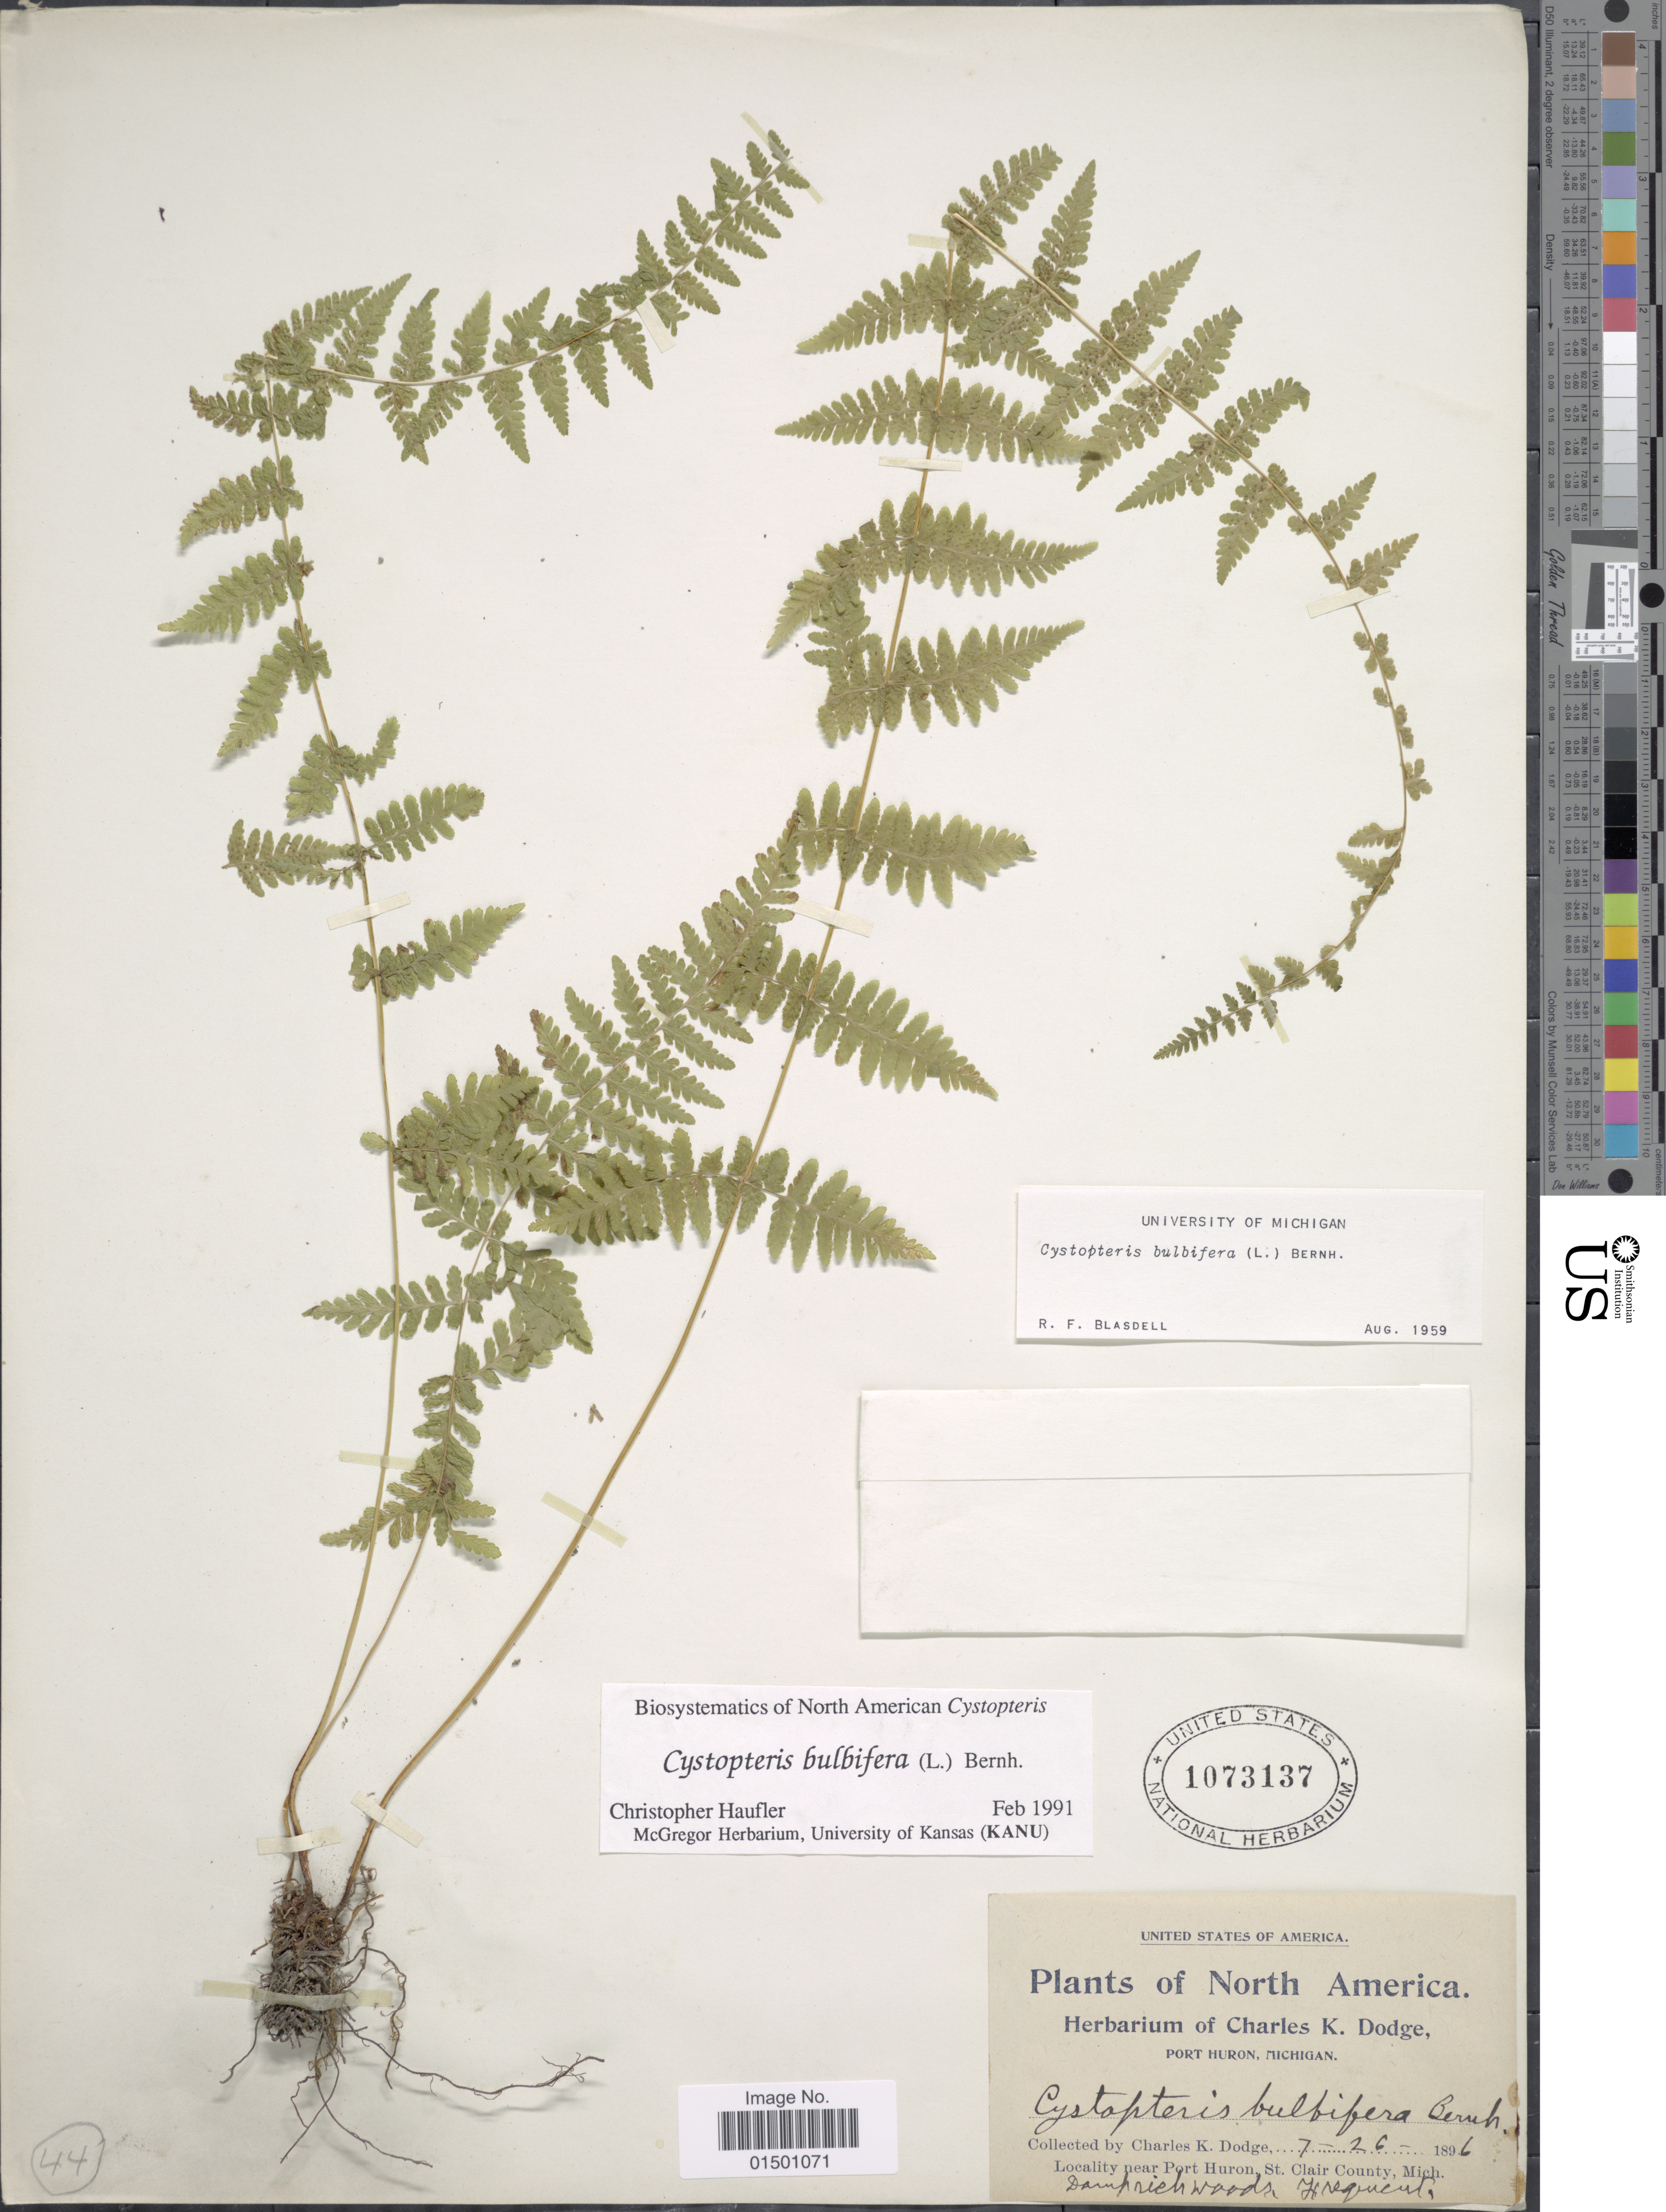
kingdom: Plantae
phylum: Tracheophyta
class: Polypodiopsida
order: Polypodiales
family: Cystopteridaceae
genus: Cystopteris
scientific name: Cystopteris bulbifera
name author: (L.) Bernh.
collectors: C. K. Dodge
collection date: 1896-07-26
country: United States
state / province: Michigan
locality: North America, Near Port Huron, St. Clair County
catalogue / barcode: US 1073137